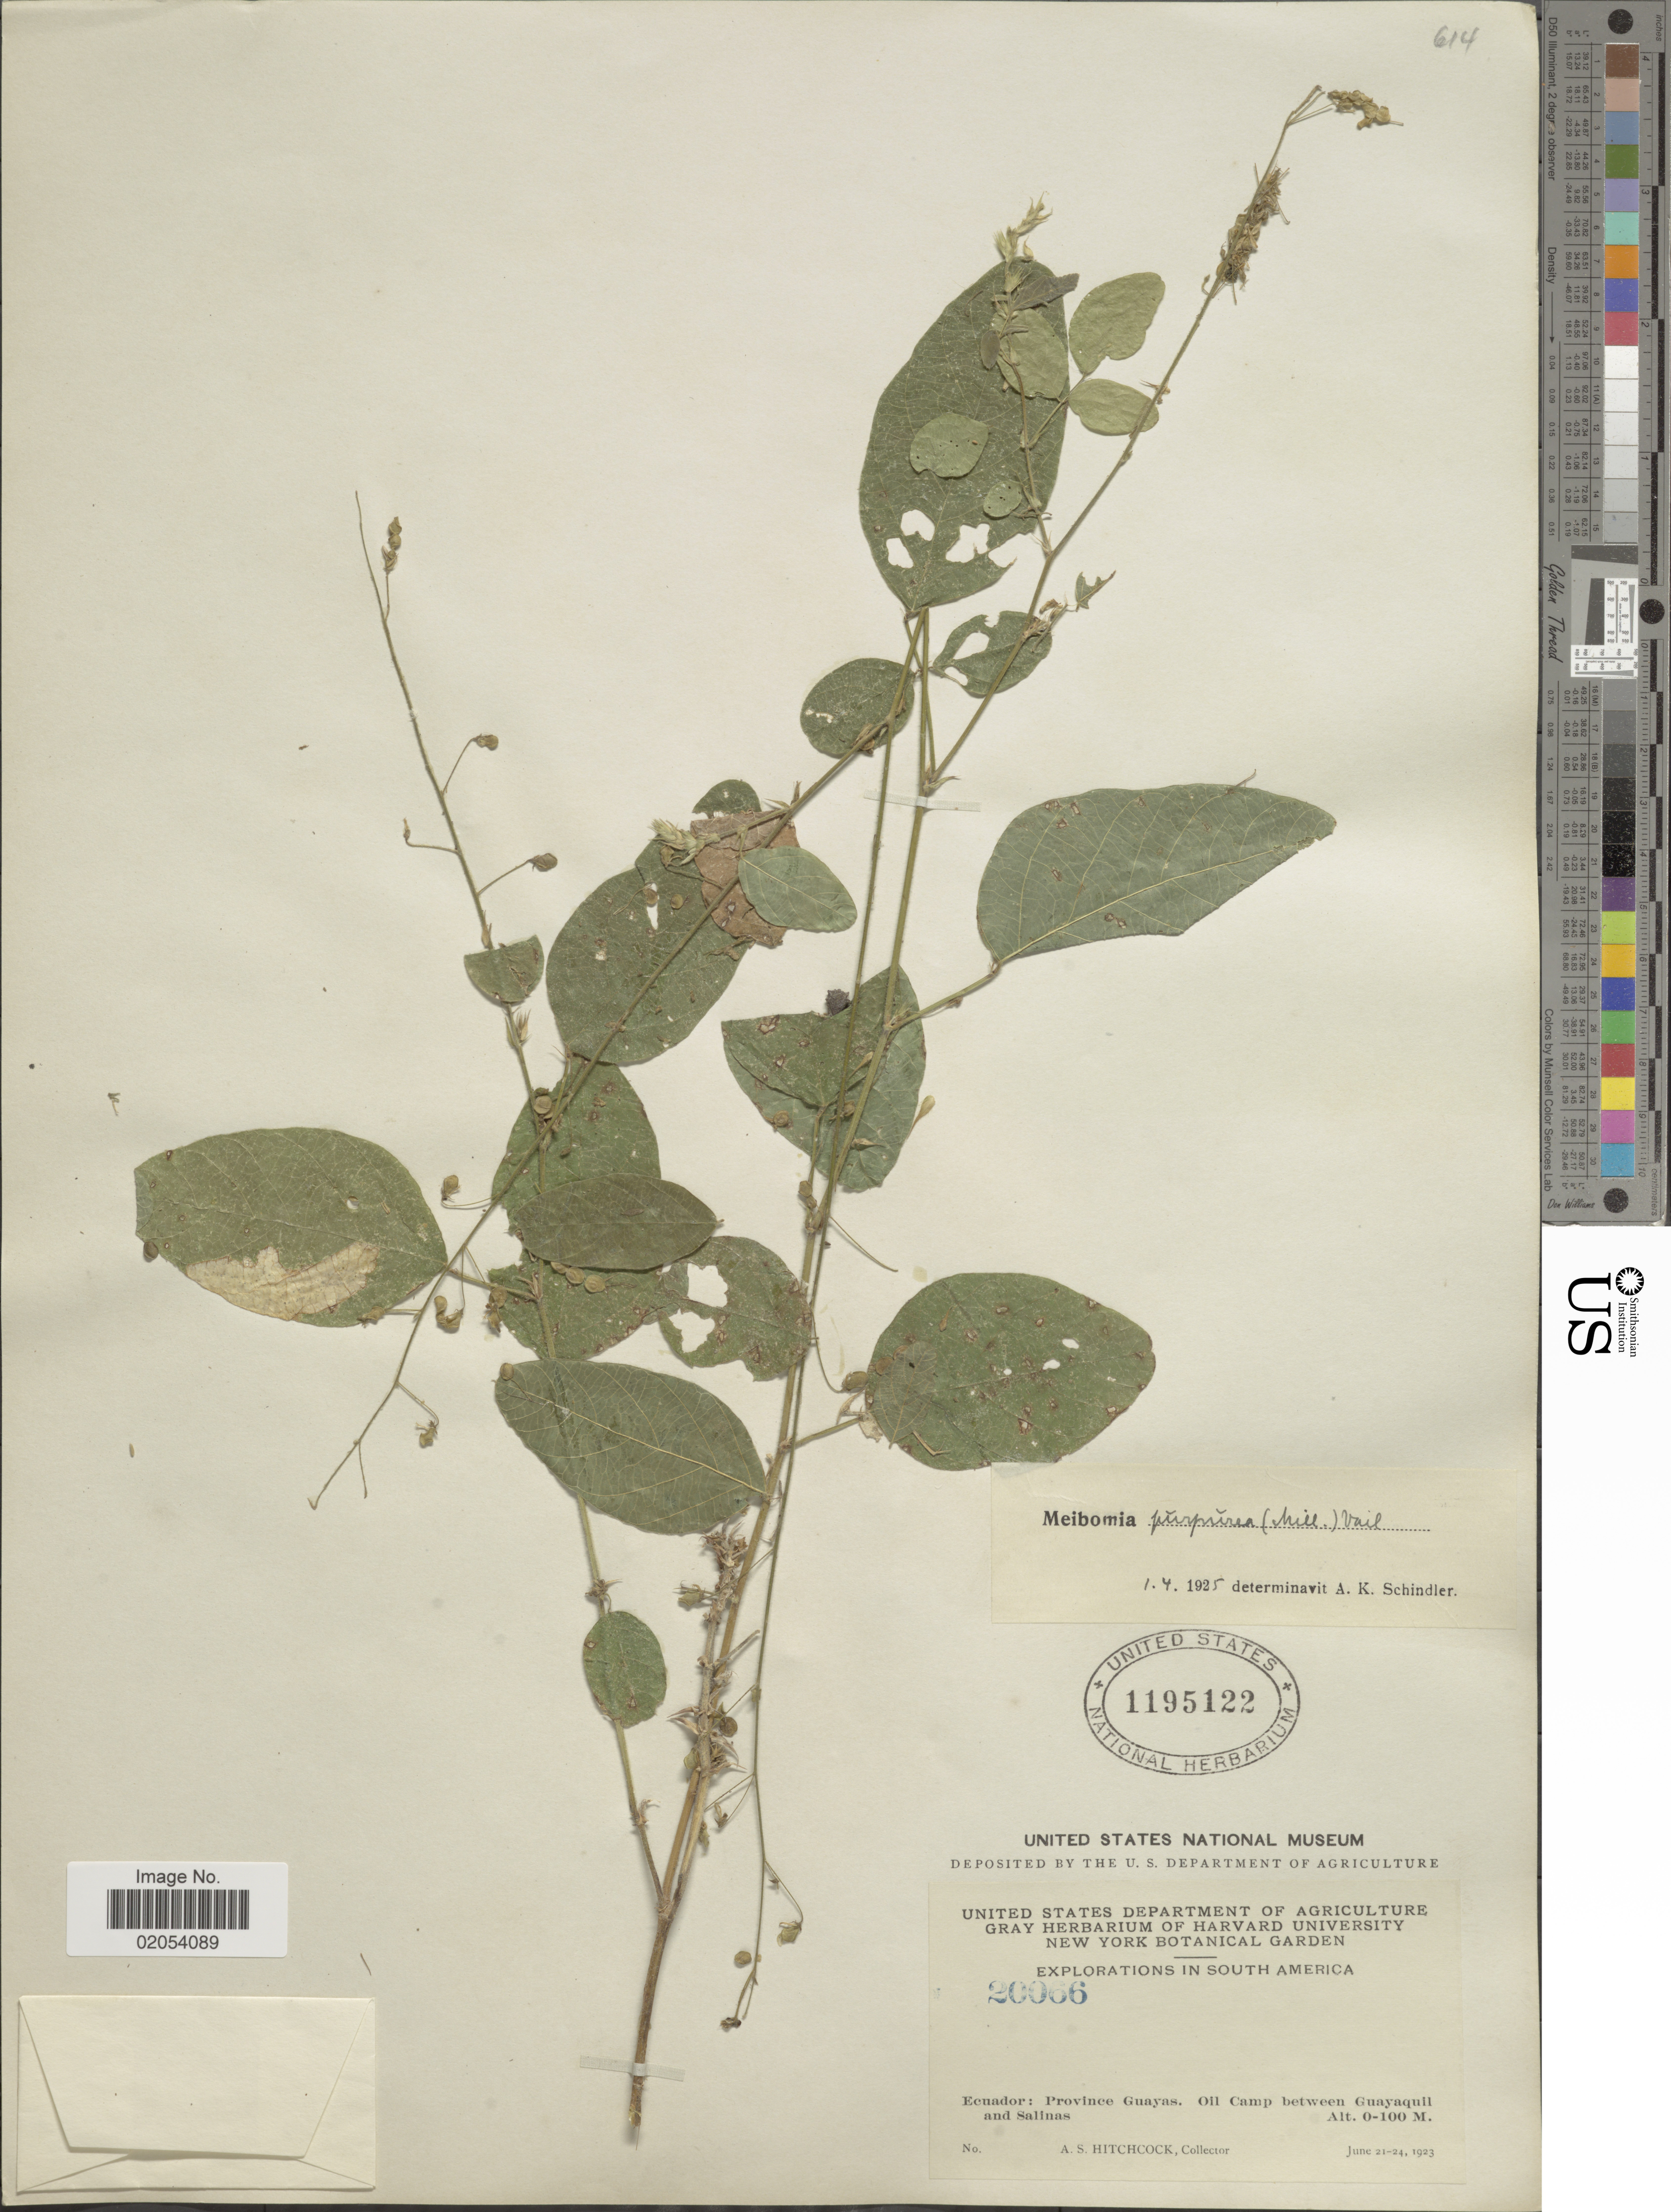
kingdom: Plantae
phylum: Tracheophyta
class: Magnoliopsida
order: Fabales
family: Fabaceae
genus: Desmodium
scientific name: Desmodium tortuosum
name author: (Sw.) DC.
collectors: A. S. Hitchcock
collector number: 20066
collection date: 1923-06-21/1923-06-24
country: Ecuador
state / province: Guayas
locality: Oil Camp between Guayaquil and Salinas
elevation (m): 0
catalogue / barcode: US 1195122